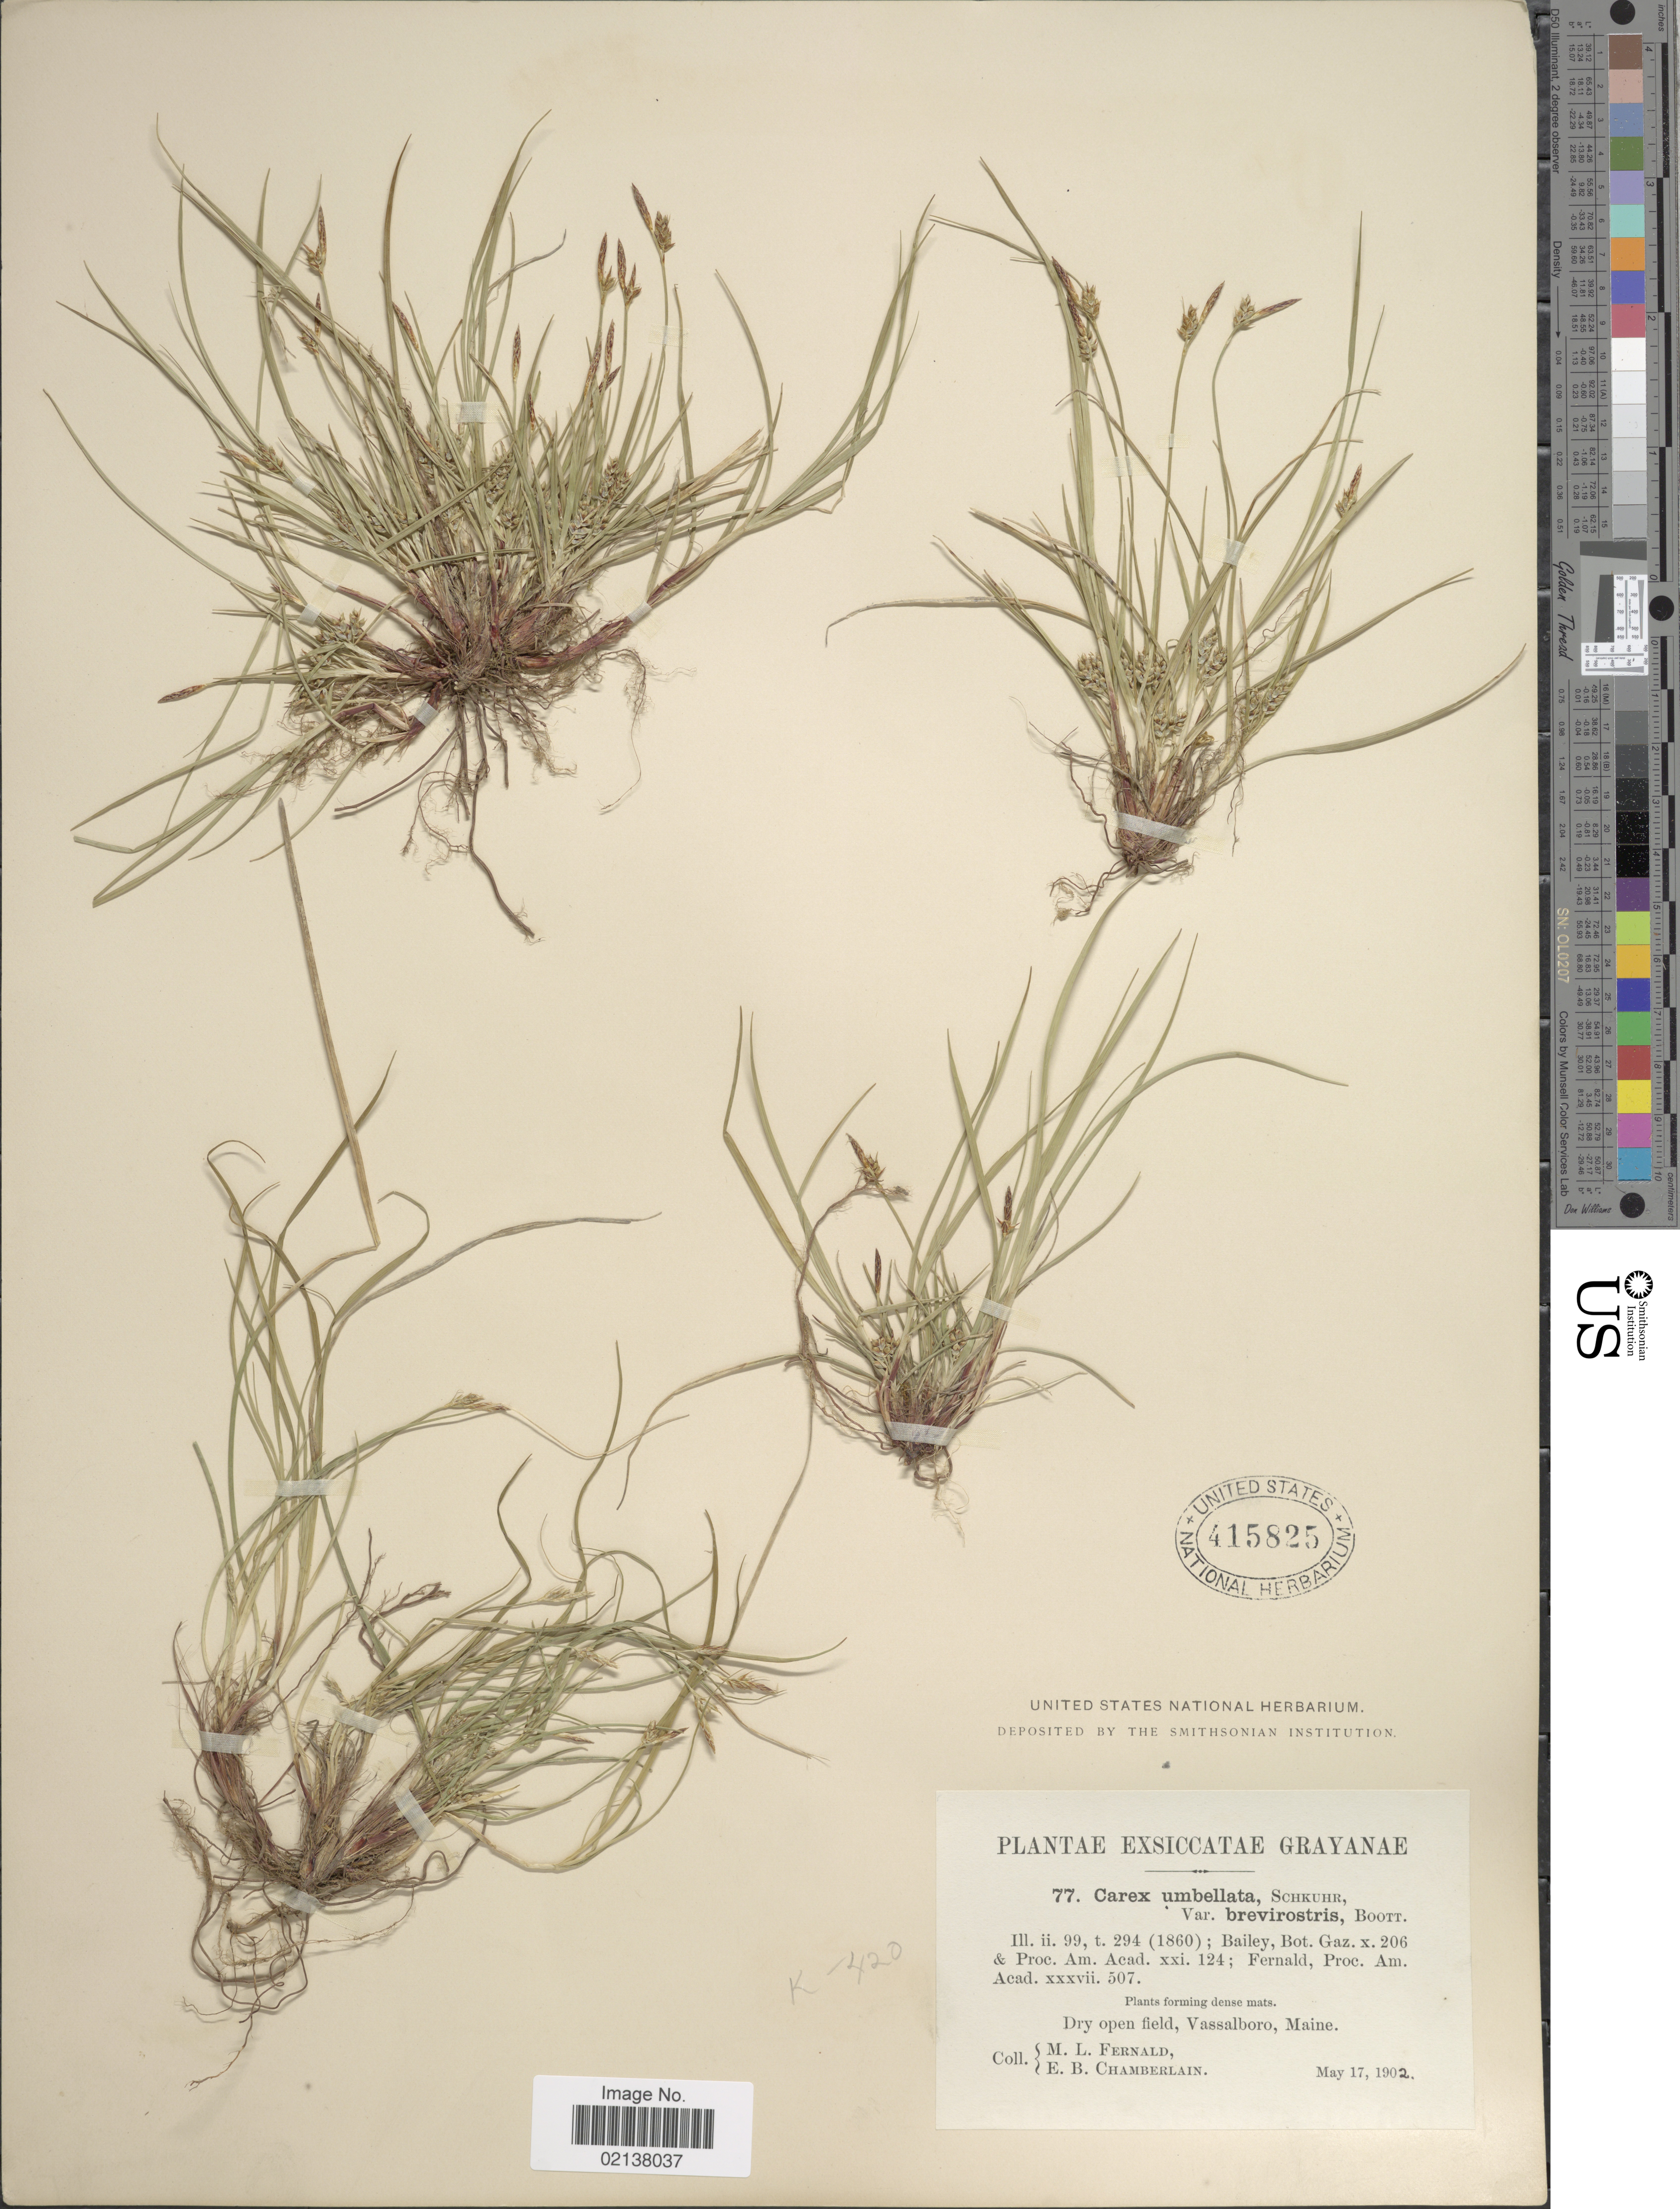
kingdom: Plantae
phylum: Tracheophyta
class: Liliopsida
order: Poales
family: Cyperaceae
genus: Carex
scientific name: Carex umbellata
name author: Schkuhr ex Willd.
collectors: M. L. Fernald & E. Chamberlain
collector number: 77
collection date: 1902-05-17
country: United States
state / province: Maine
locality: Dry open field, Vassalboro, Maine.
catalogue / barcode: US 415825